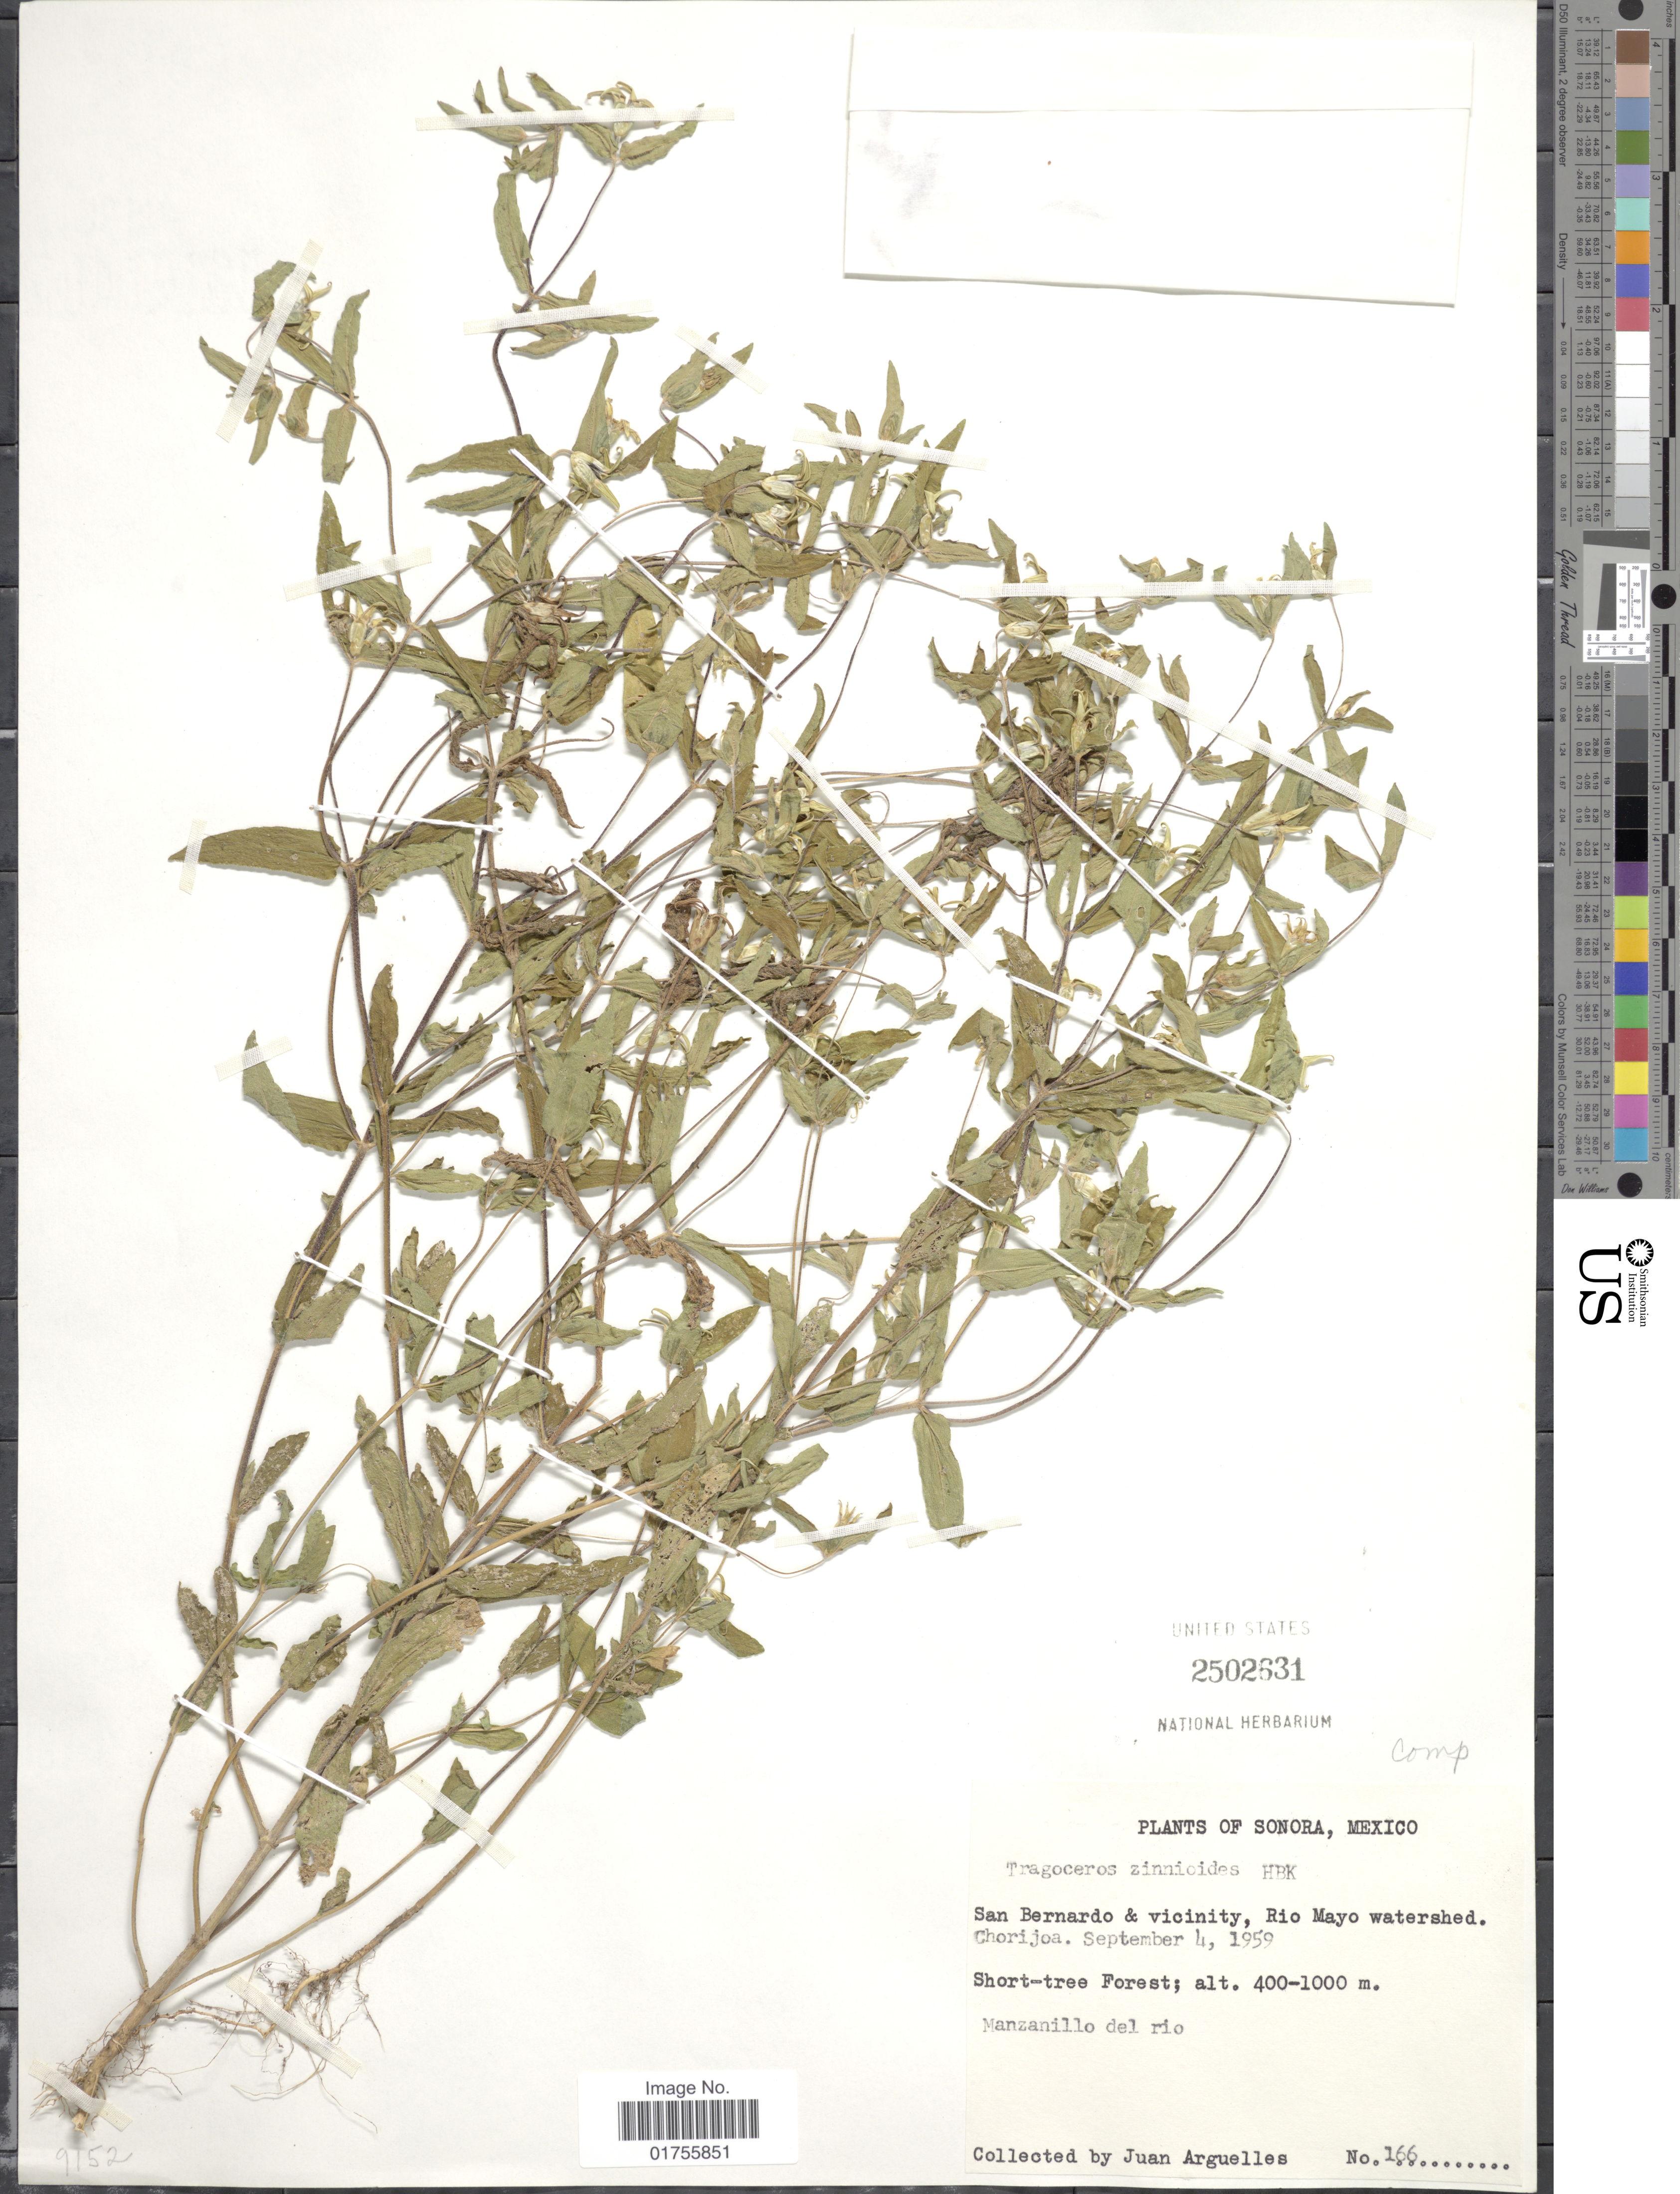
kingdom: Plantae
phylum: Tracheophyta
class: Magnoliopsida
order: Asterales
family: Asteraceae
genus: Tragoceros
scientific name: Tragoceros zinnioides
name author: Kunth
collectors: J. Arguelles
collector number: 166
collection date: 1959-09-04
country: Mexico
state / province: Sonora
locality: Sonora, Mexico, San Bernardo & vicinity, Rio Mayo watershed, Chorijoa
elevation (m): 400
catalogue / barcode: US 2502631